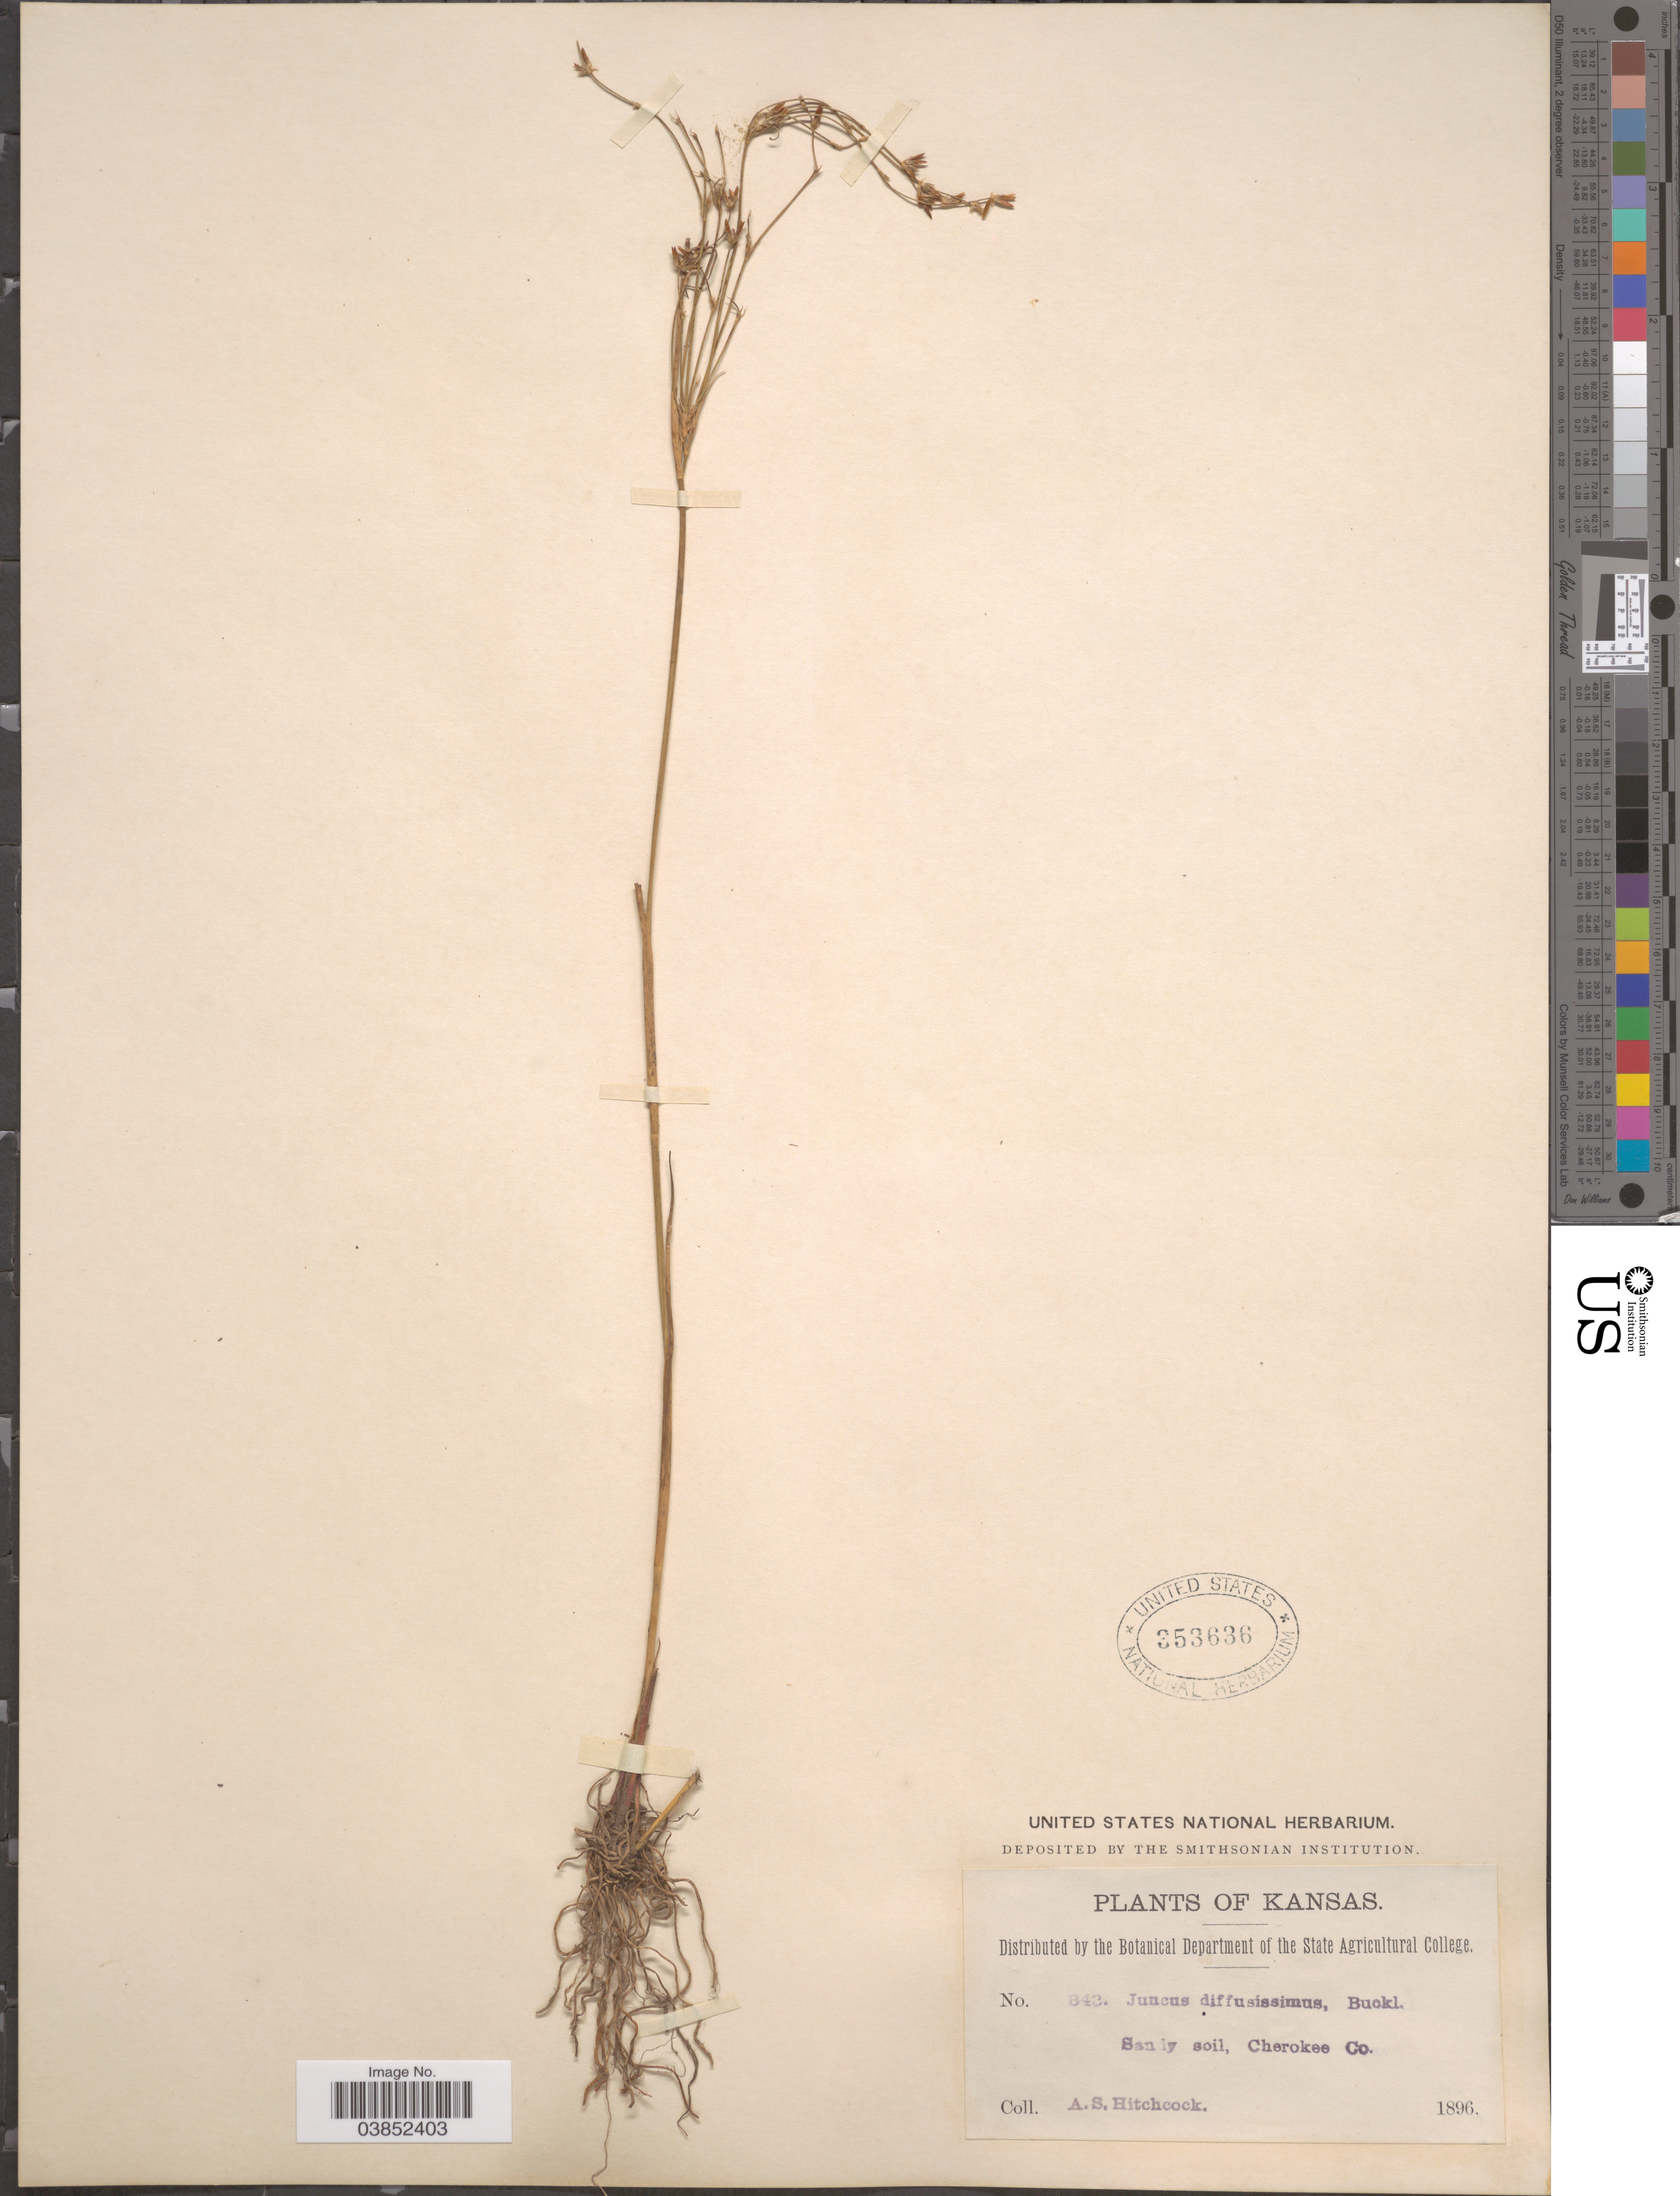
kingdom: Plantae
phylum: Tracheophyta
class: Liliopsida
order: Poales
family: Juncaceae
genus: Juncus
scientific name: Juncus diffusissimus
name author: Buckley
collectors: A. S. Hitchcock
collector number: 843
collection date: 1896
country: United States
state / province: Kansas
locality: Cherokee Co.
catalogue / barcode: US 353636